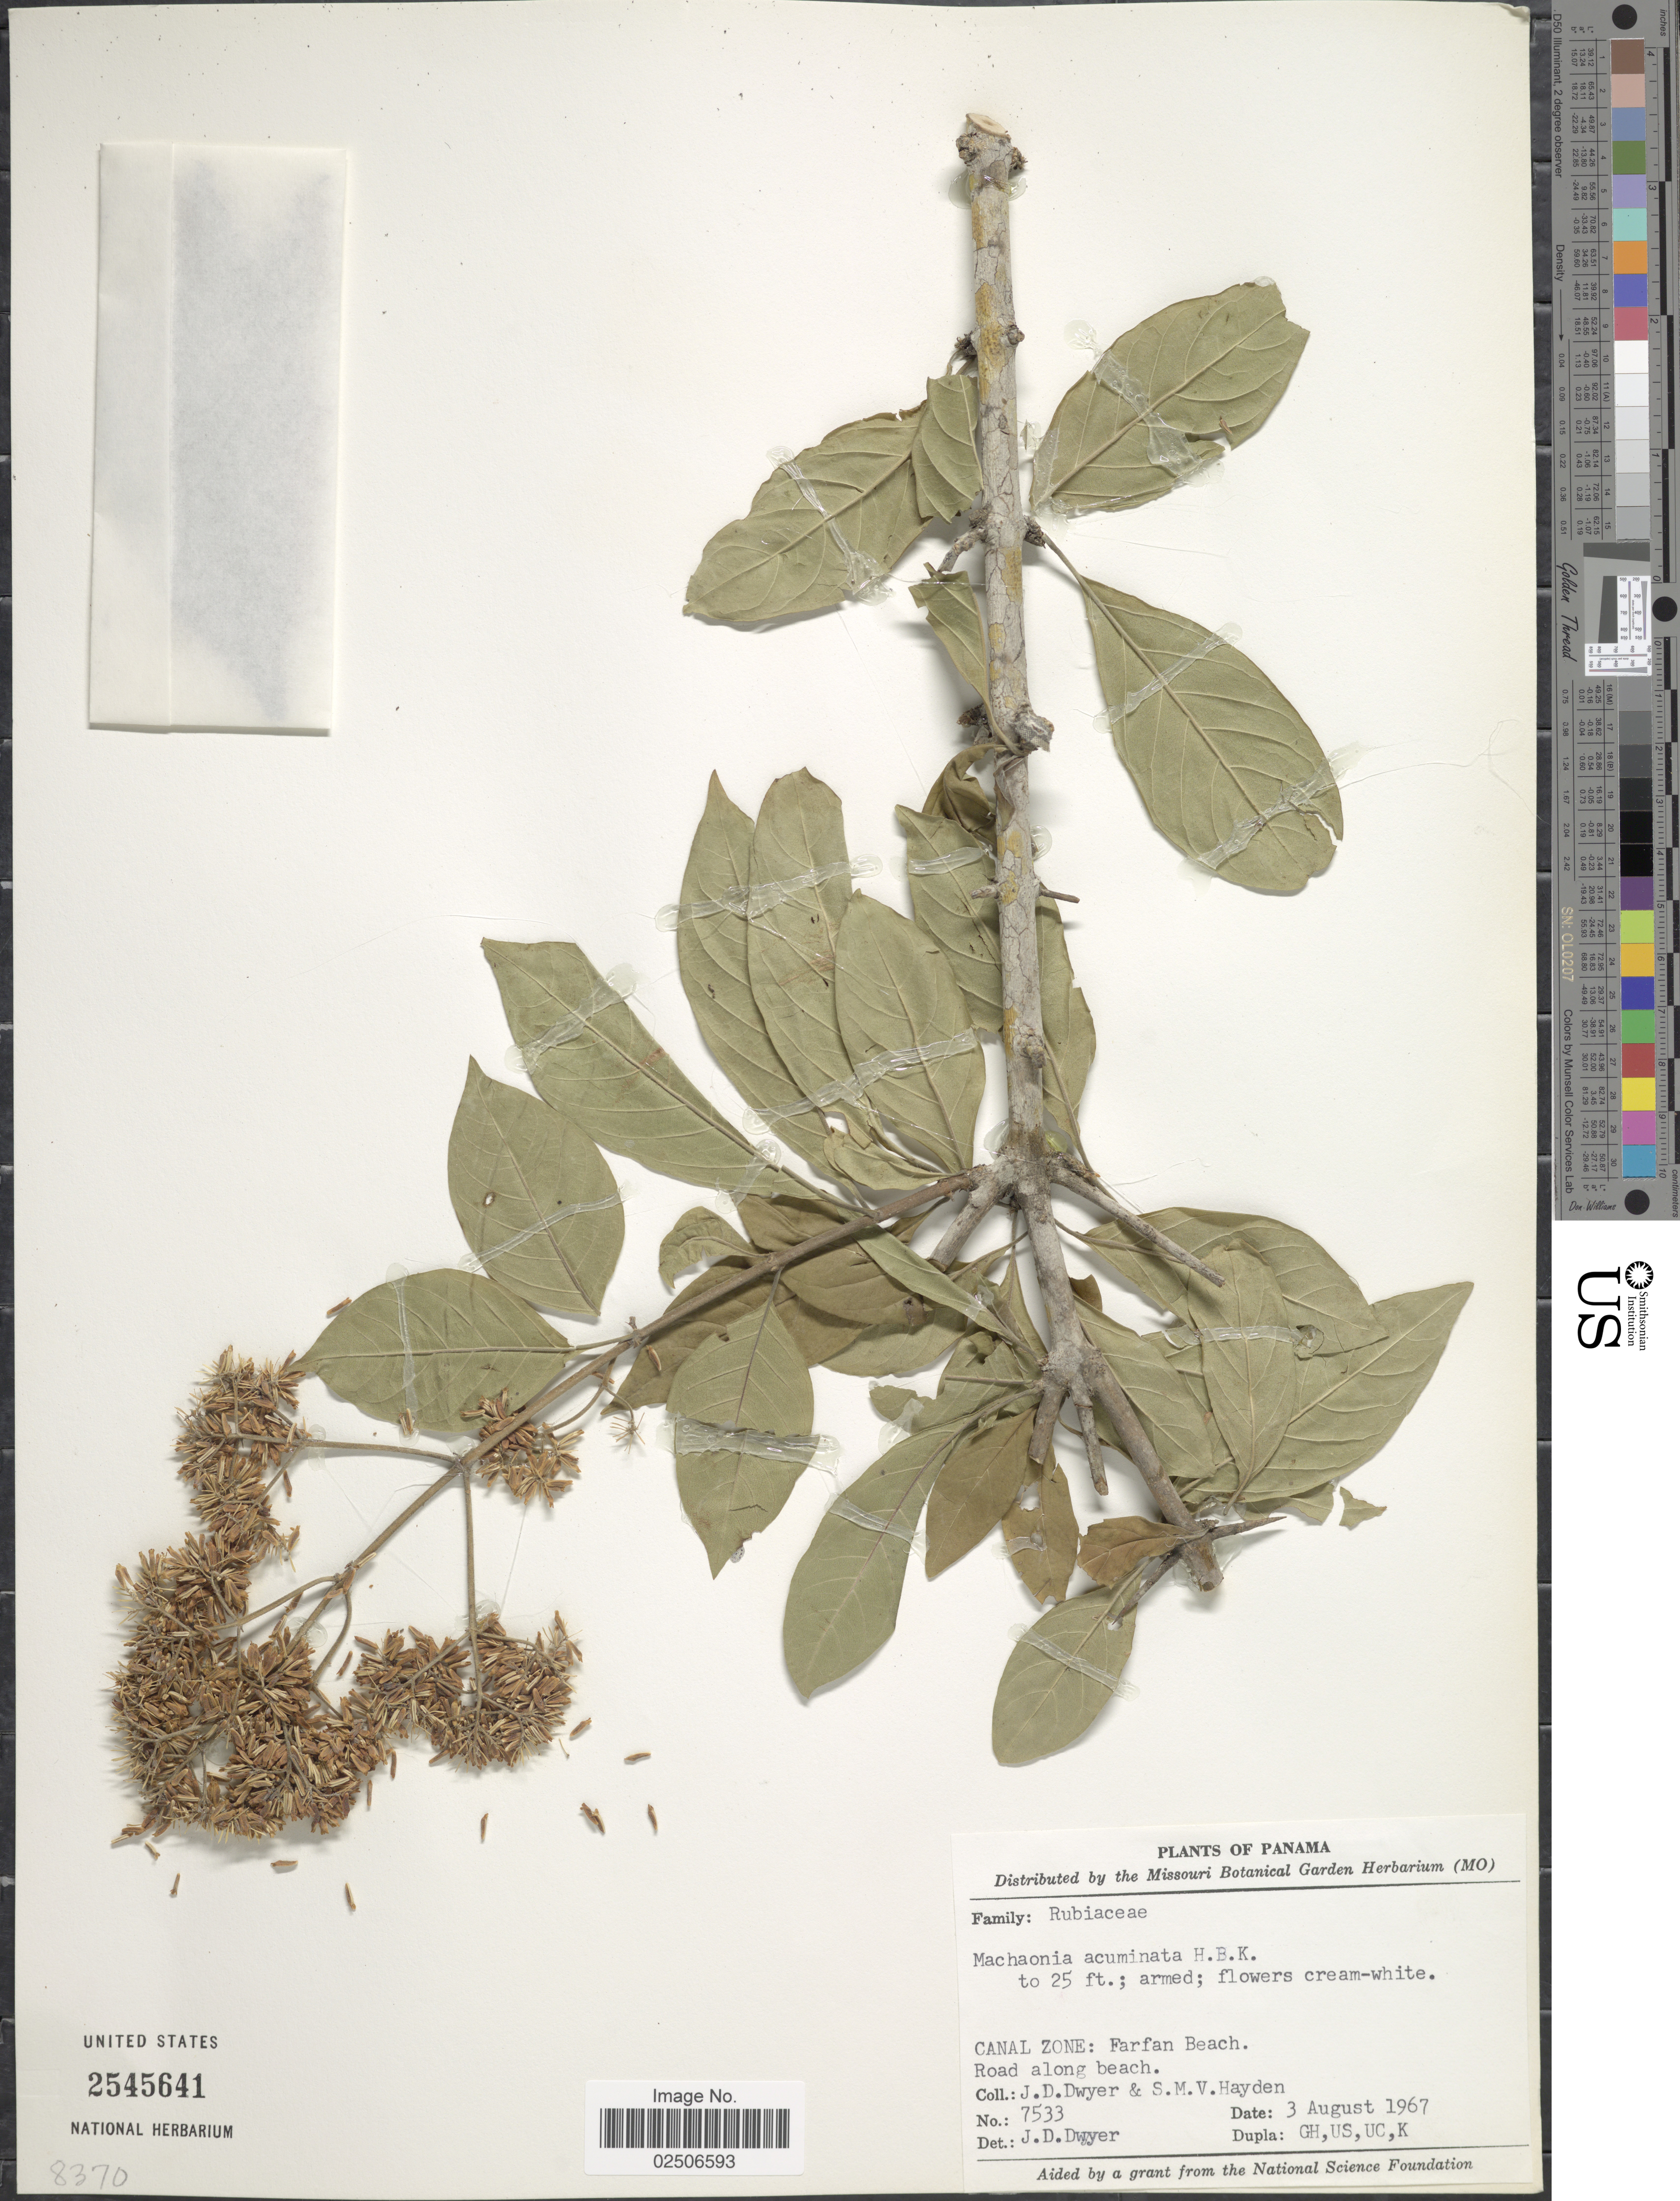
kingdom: Plantae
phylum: Tracheophyta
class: Magnoliopsida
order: Gentianales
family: Rubiaceae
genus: Machaonia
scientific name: Machaonia acuminata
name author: Bonpl.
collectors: J. D. Dwyer & S. M. Hayden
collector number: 7533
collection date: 1967-08-03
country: Panama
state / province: Colón / Panamá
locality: Farfan Beach, road along beach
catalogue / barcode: US 2545641